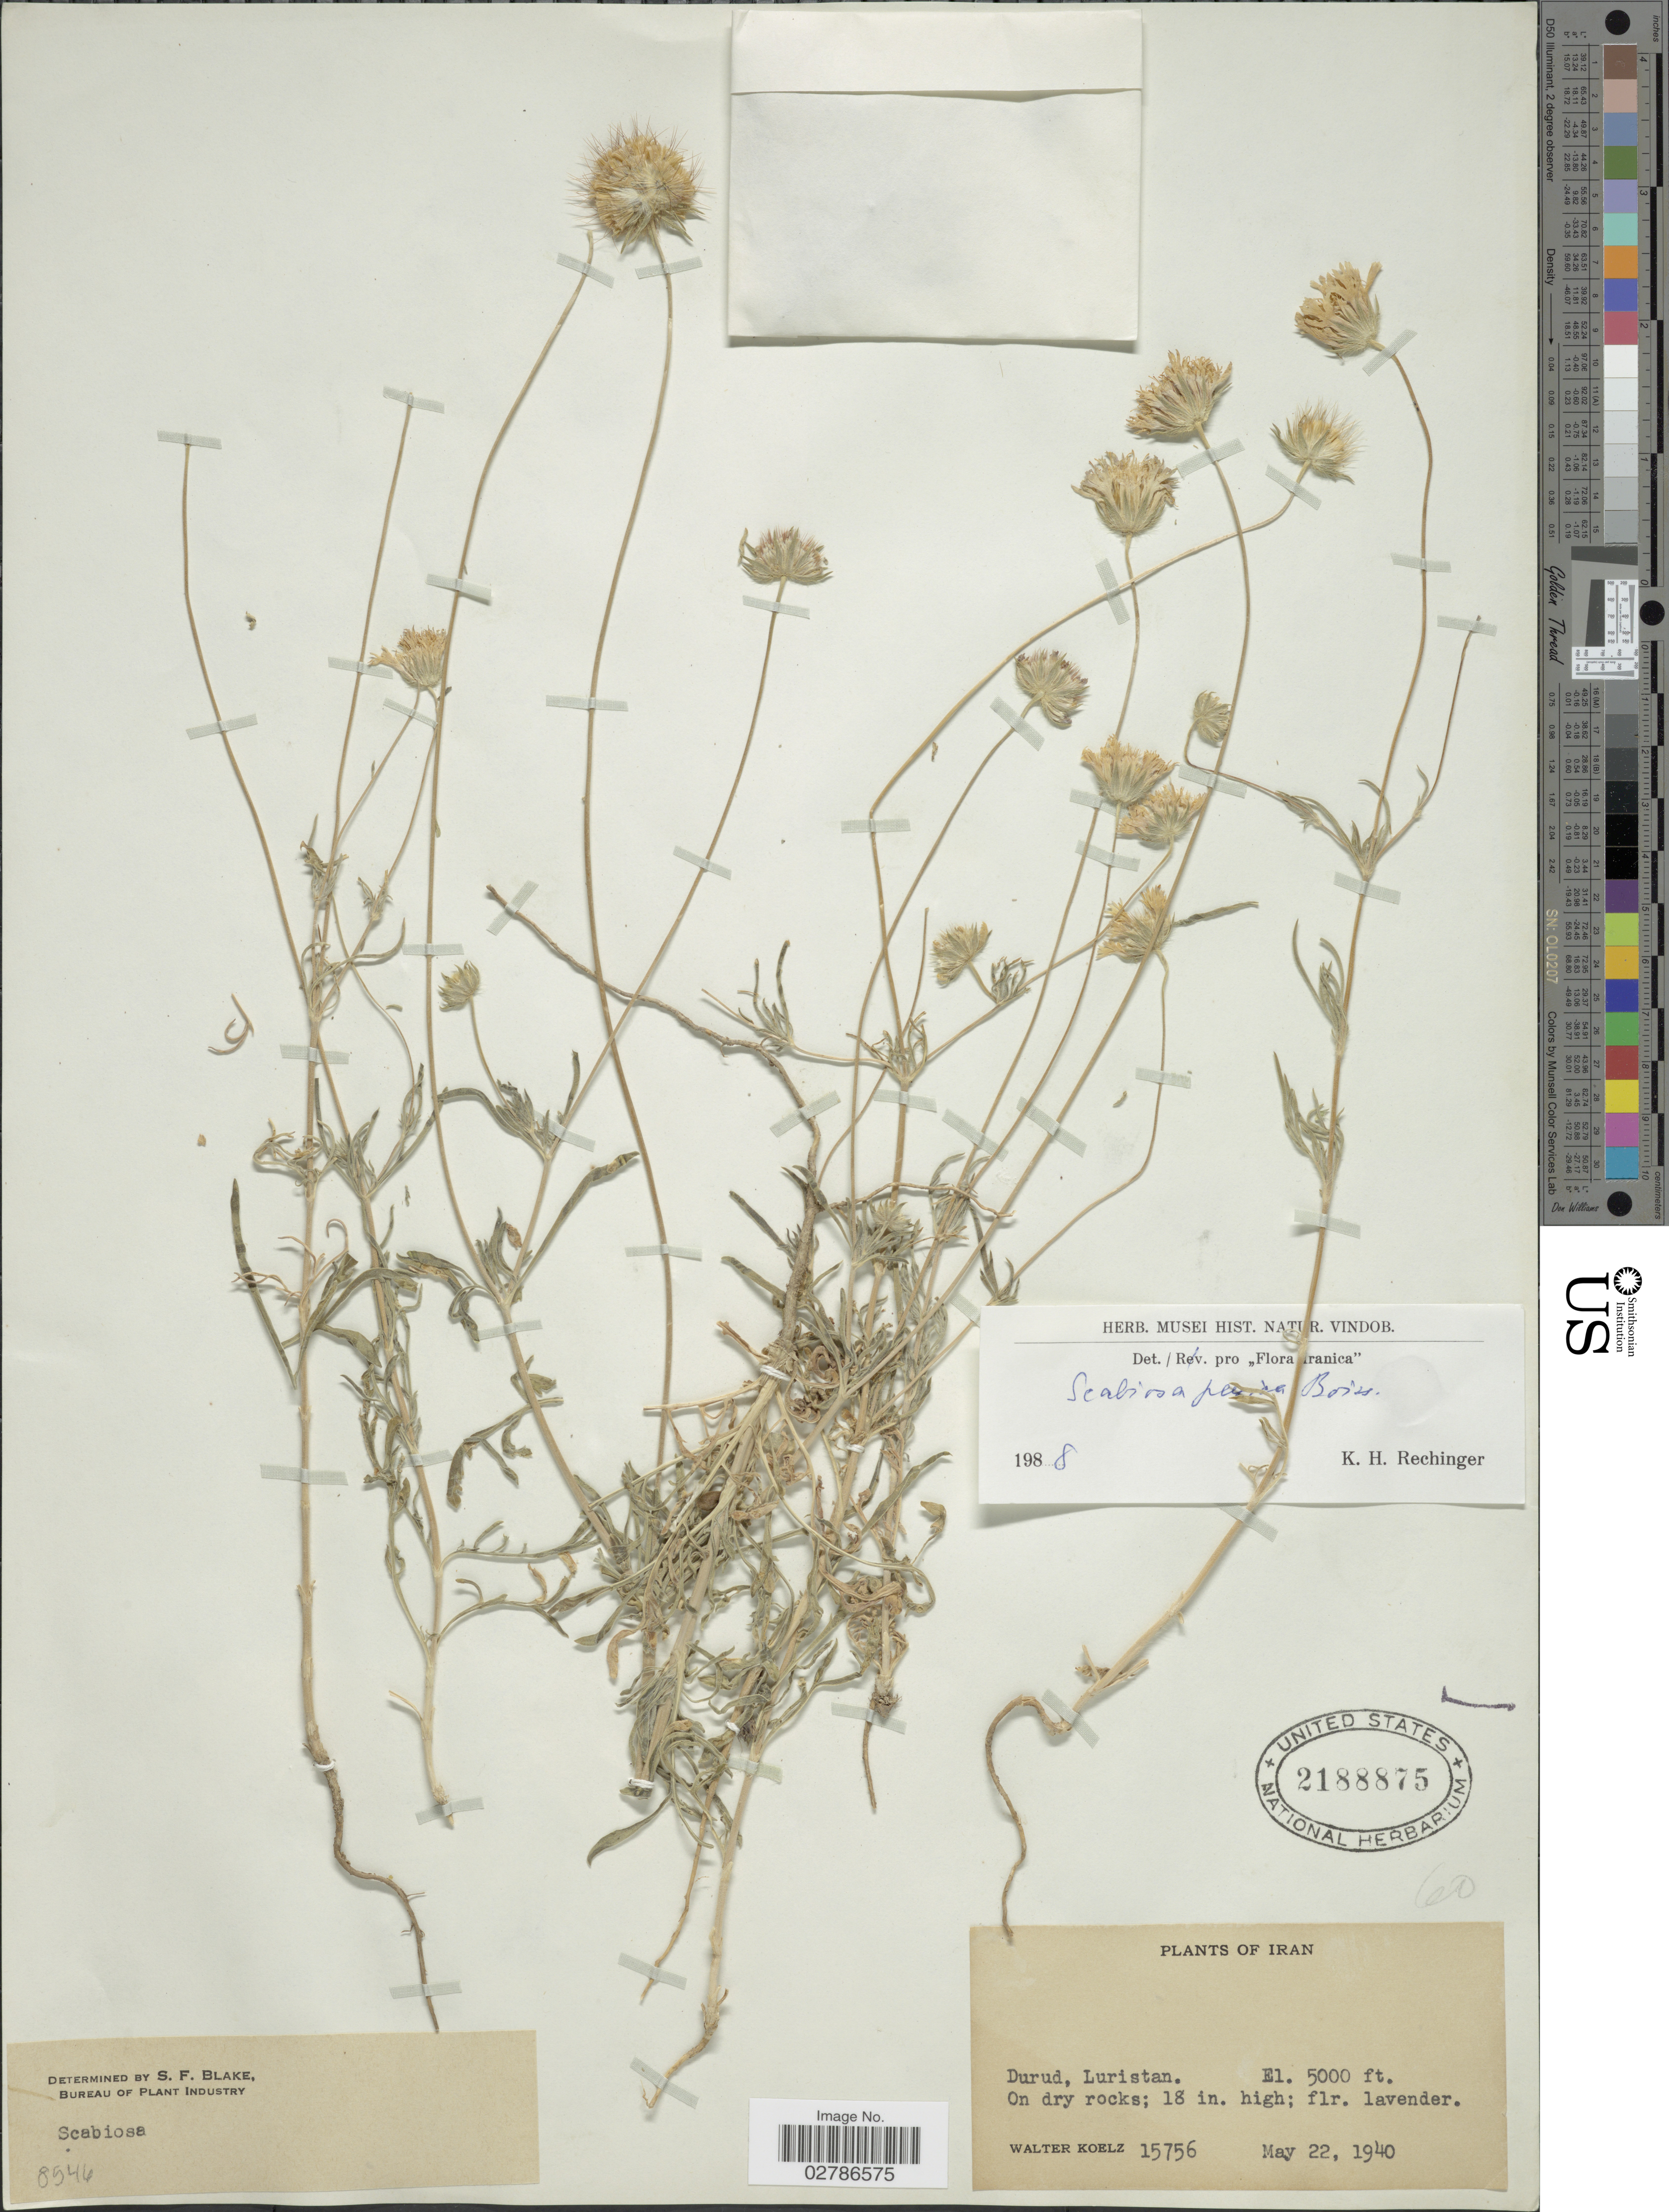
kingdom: Plantae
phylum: Tracheophyta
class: Magnoliopsida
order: Dipsacales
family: Caprifoliaceae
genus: Scabiosa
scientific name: Scabiosa persica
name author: Boiss.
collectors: W. N. Koelz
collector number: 15756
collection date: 1940-05-22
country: Iran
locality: Durud, Luristan.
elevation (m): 1524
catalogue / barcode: US 2188875